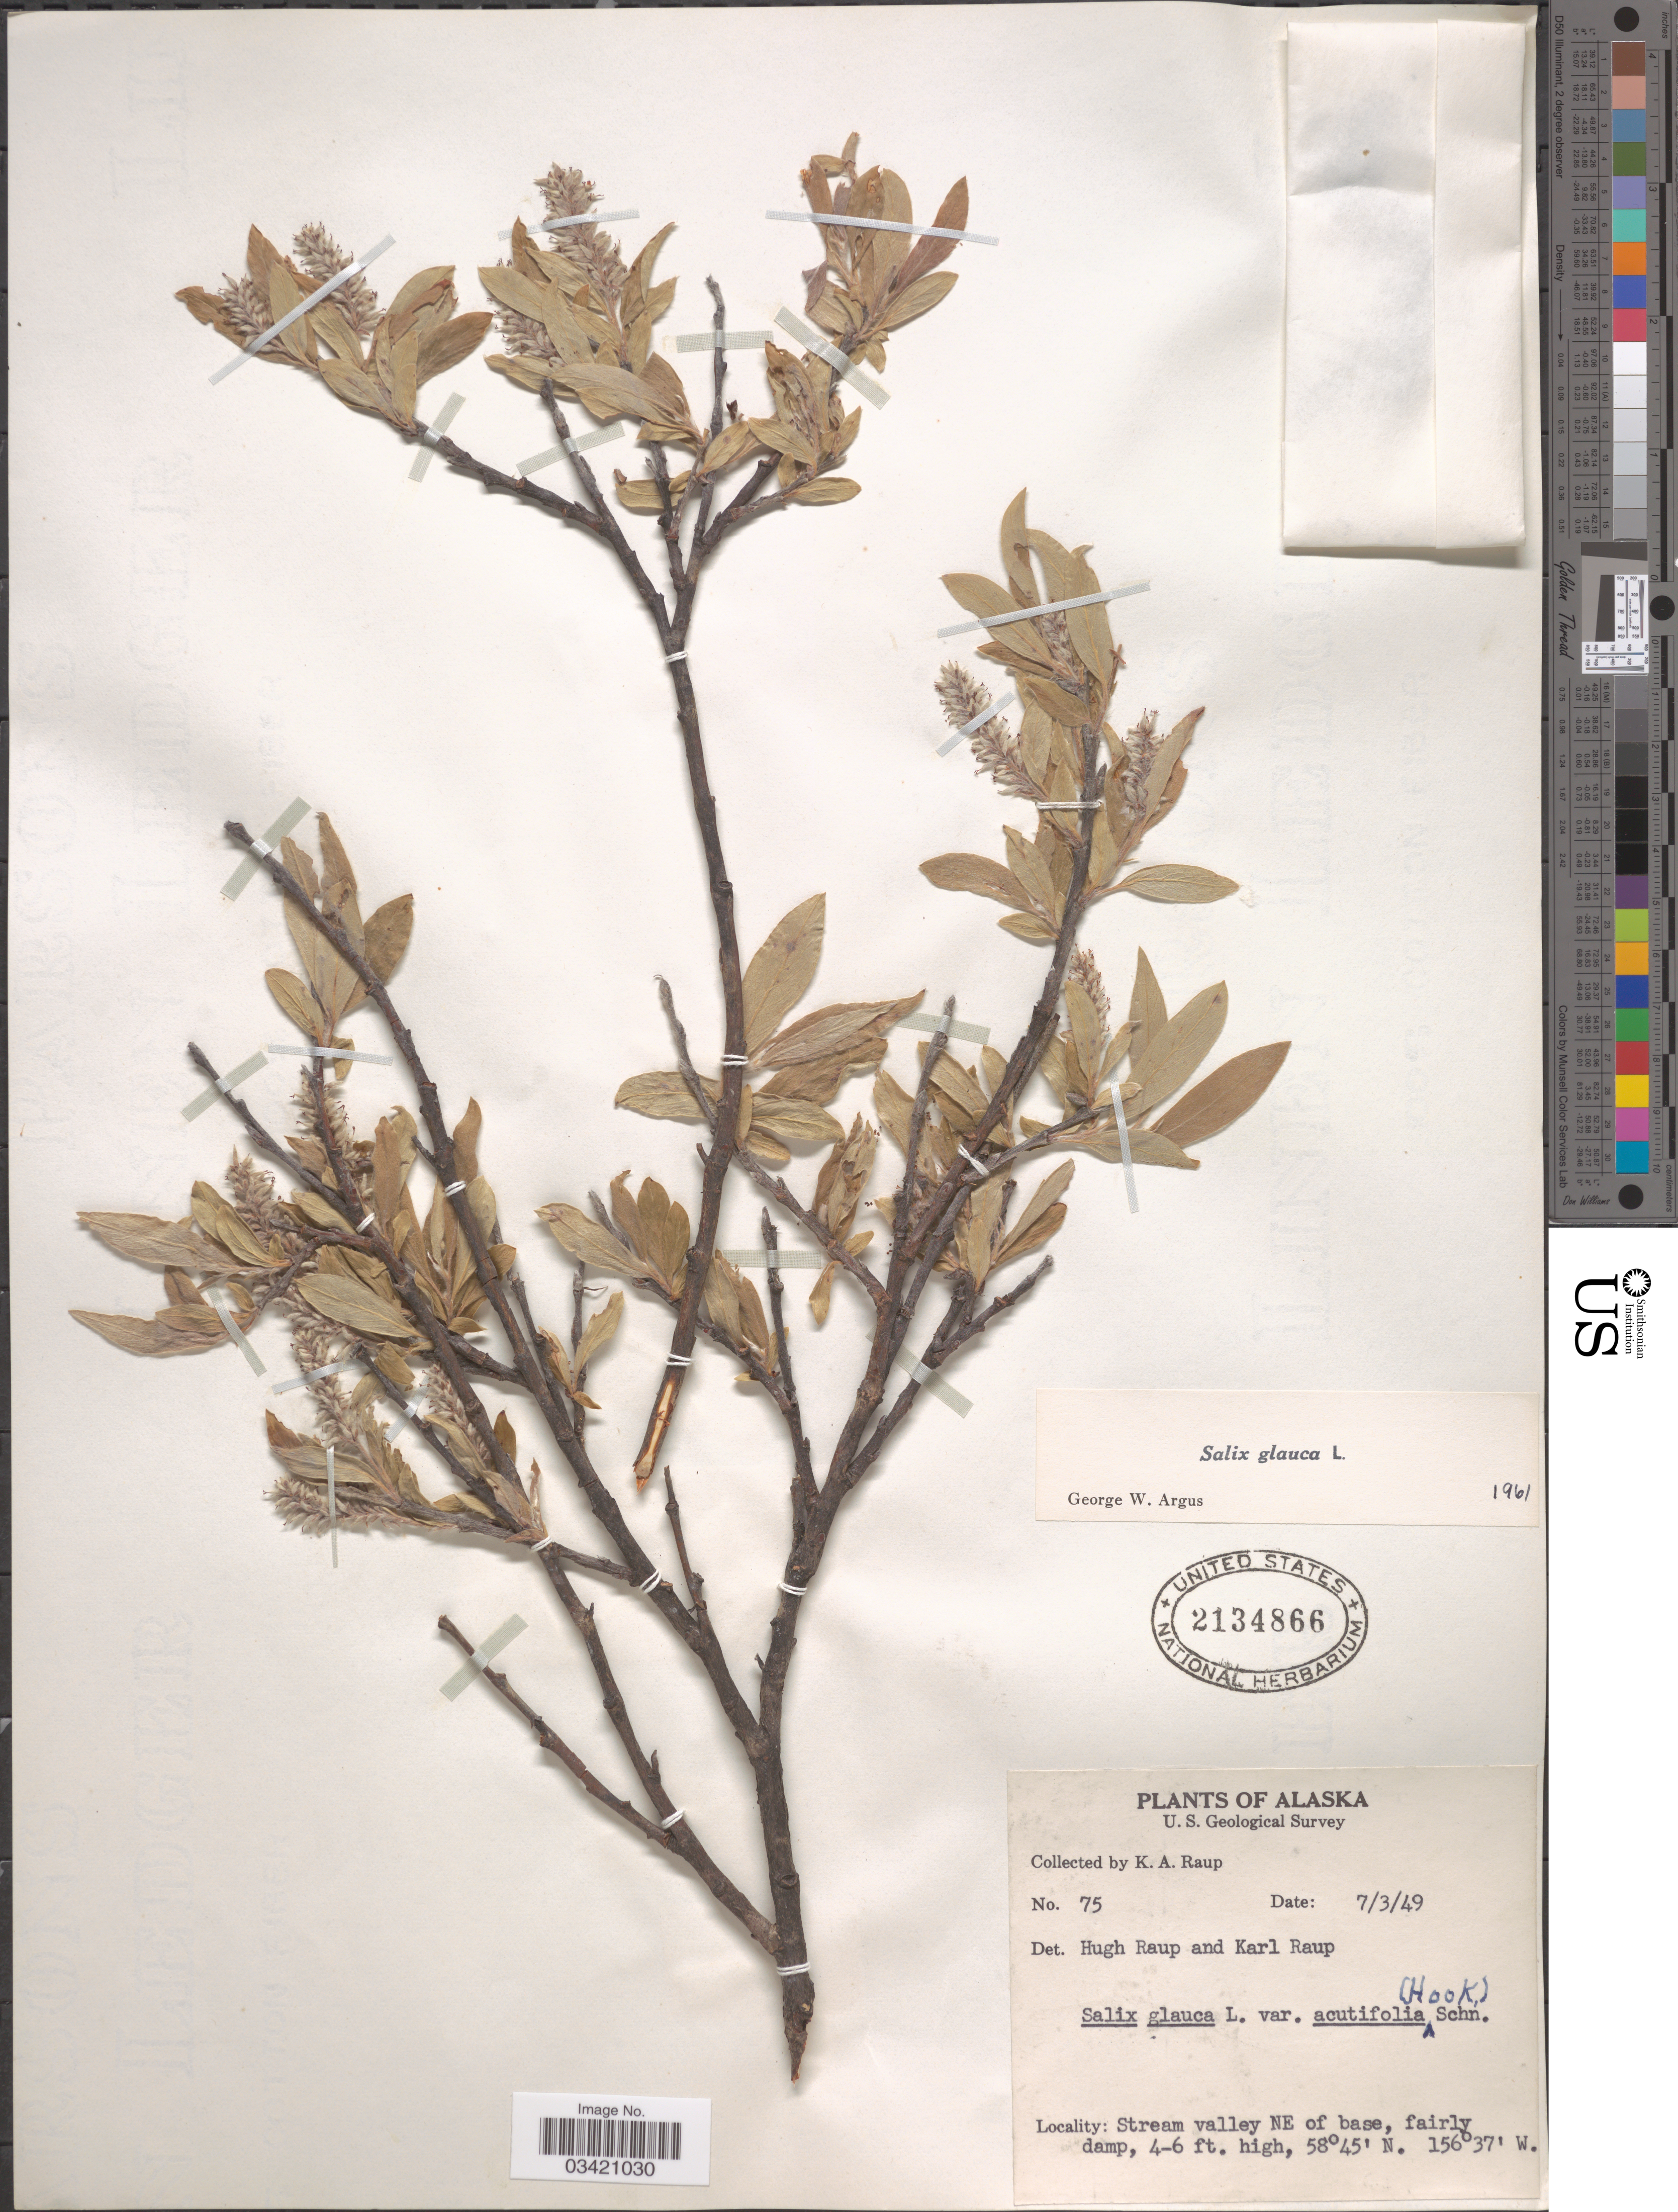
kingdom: Plantae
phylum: Tracheophyta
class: Magnoliopsida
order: Malpighiales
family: Salicaceae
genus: Salix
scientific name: Salix glauca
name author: L.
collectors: K. Raup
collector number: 75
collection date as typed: Transcribed d/m/y: 3/7/49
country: United States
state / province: Alaska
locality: Stream valley NE of base.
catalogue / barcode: US 2134866